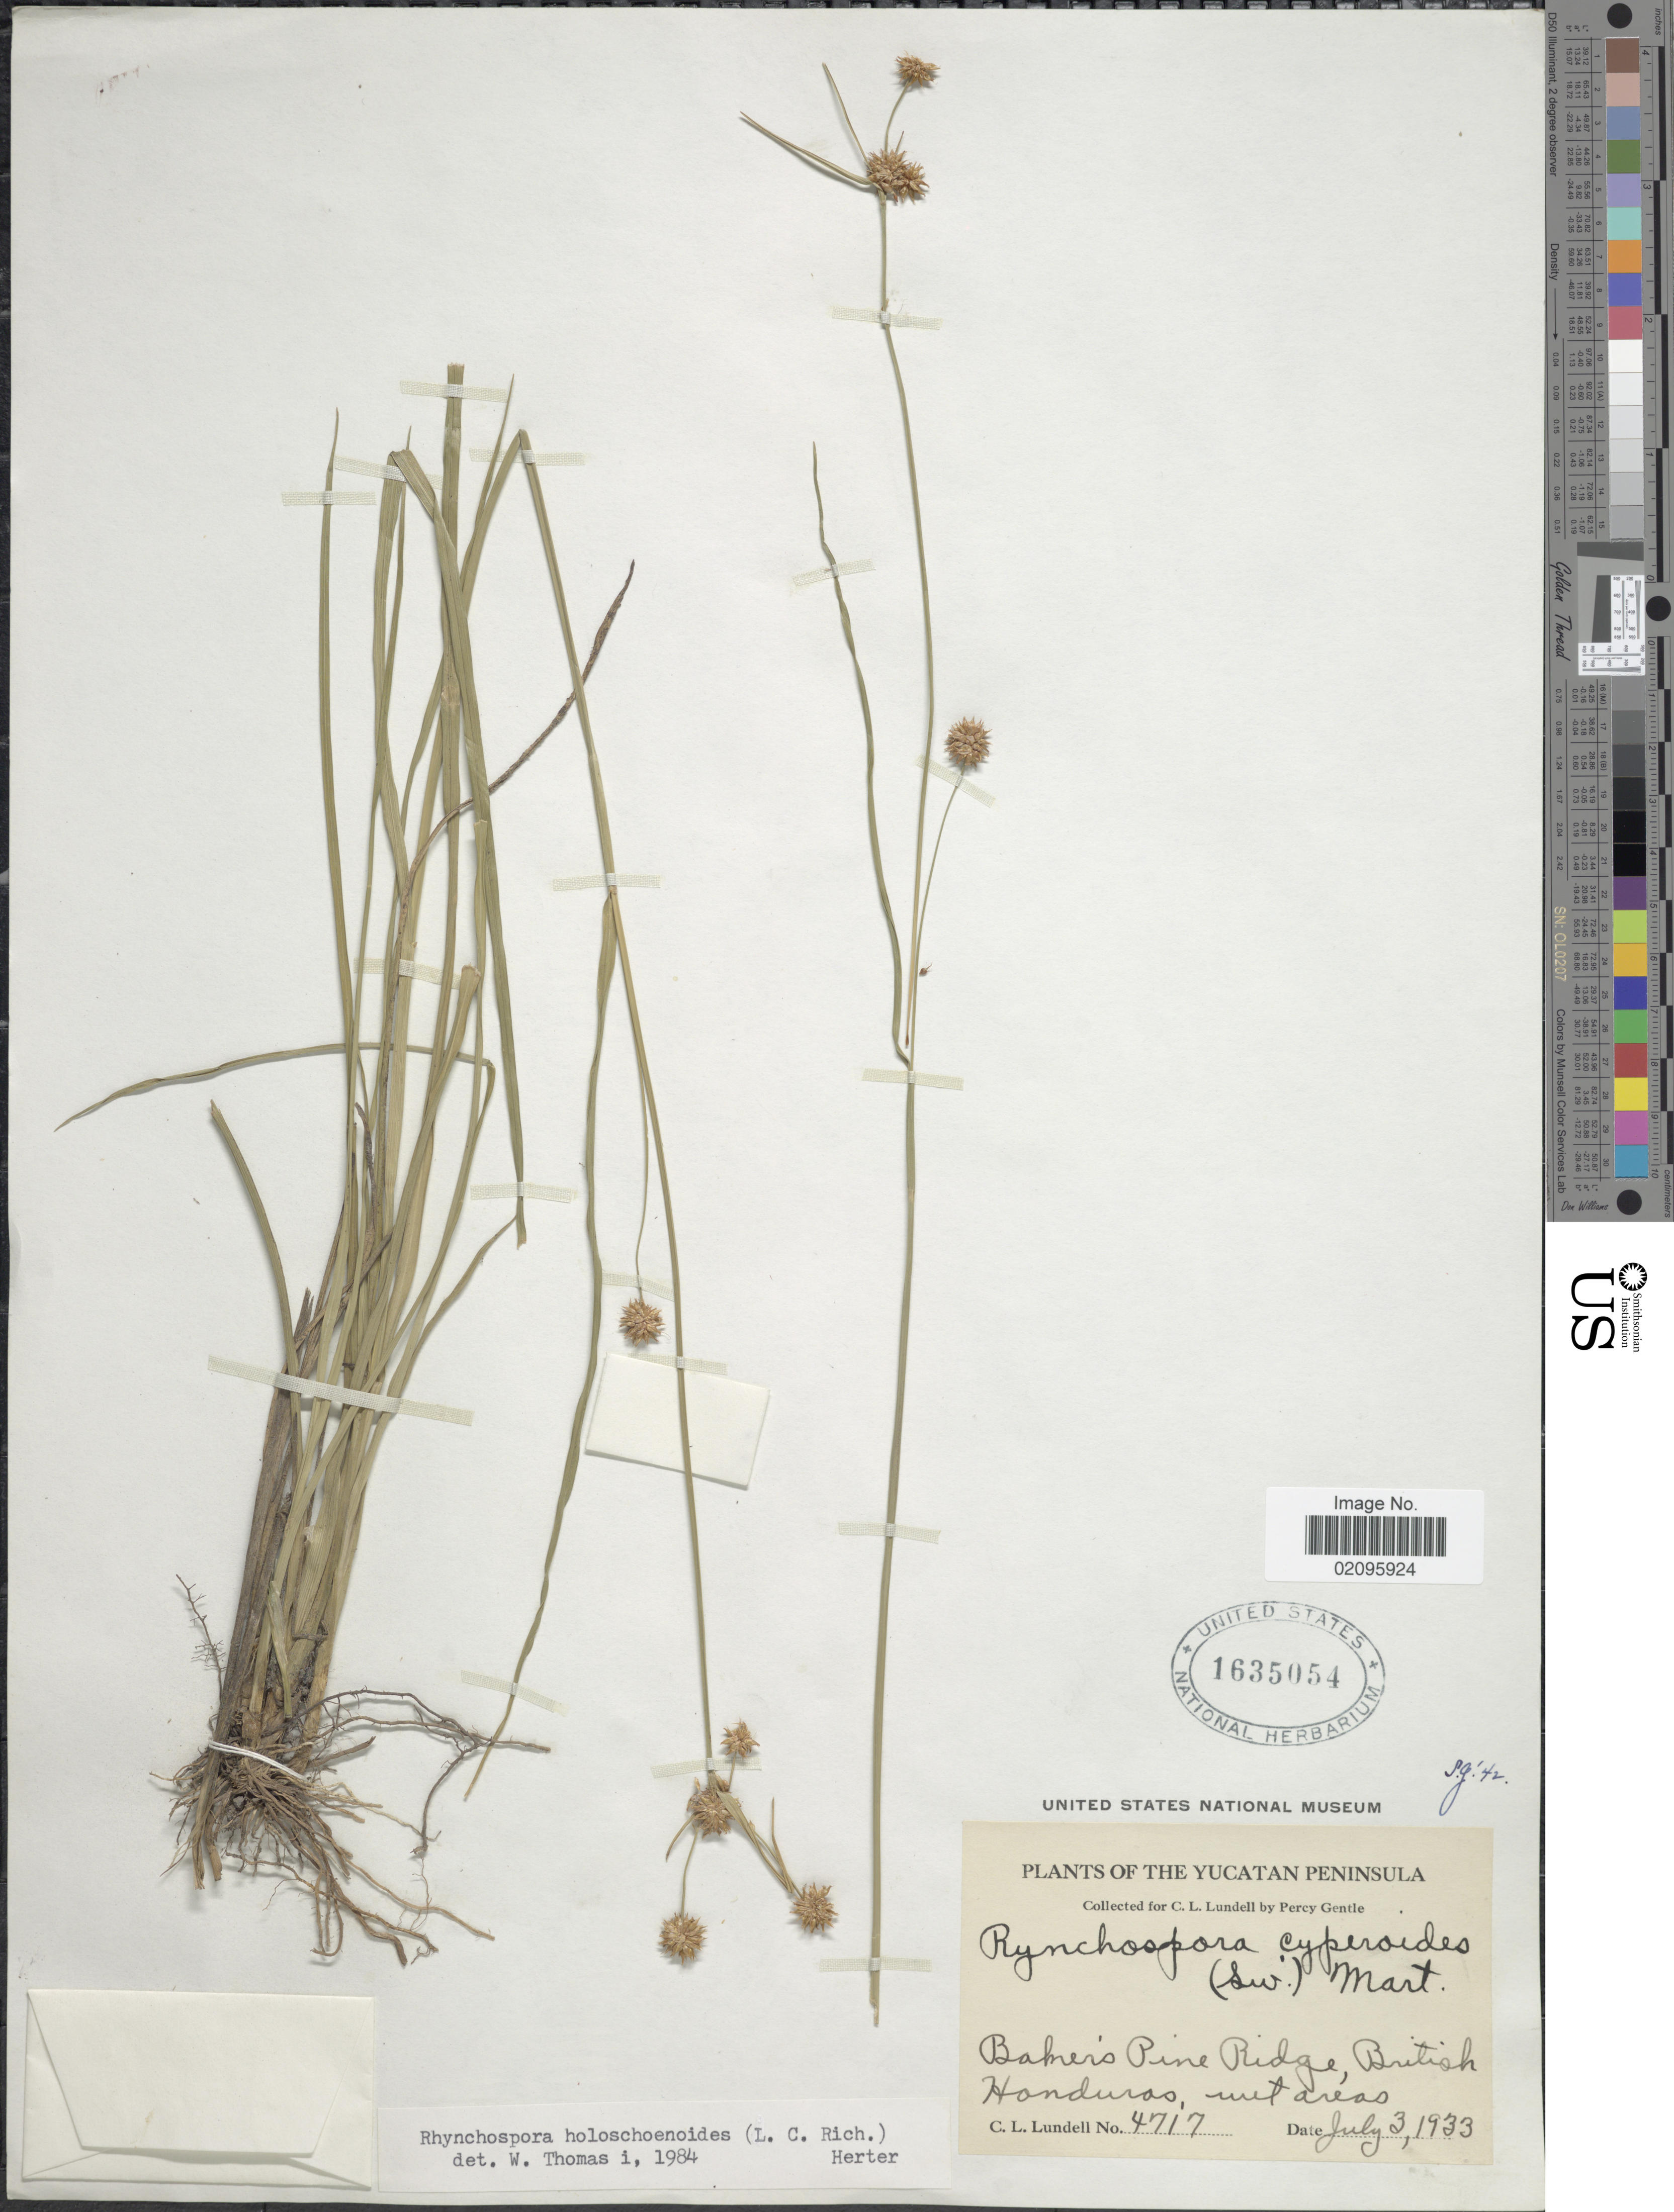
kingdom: Plantae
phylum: Tracheophyta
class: Liliopsida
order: Poales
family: Cyperaceae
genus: Rhynchospora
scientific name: Rhynchospora holoschoenoides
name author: (Rich.) Herter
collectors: P. H. Gentle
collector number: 4717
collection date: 1933-07-03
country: Belize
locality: British Honduras, The Yucatan Peninsula, Baker's Pine Ridge.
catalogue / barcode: US 1635054